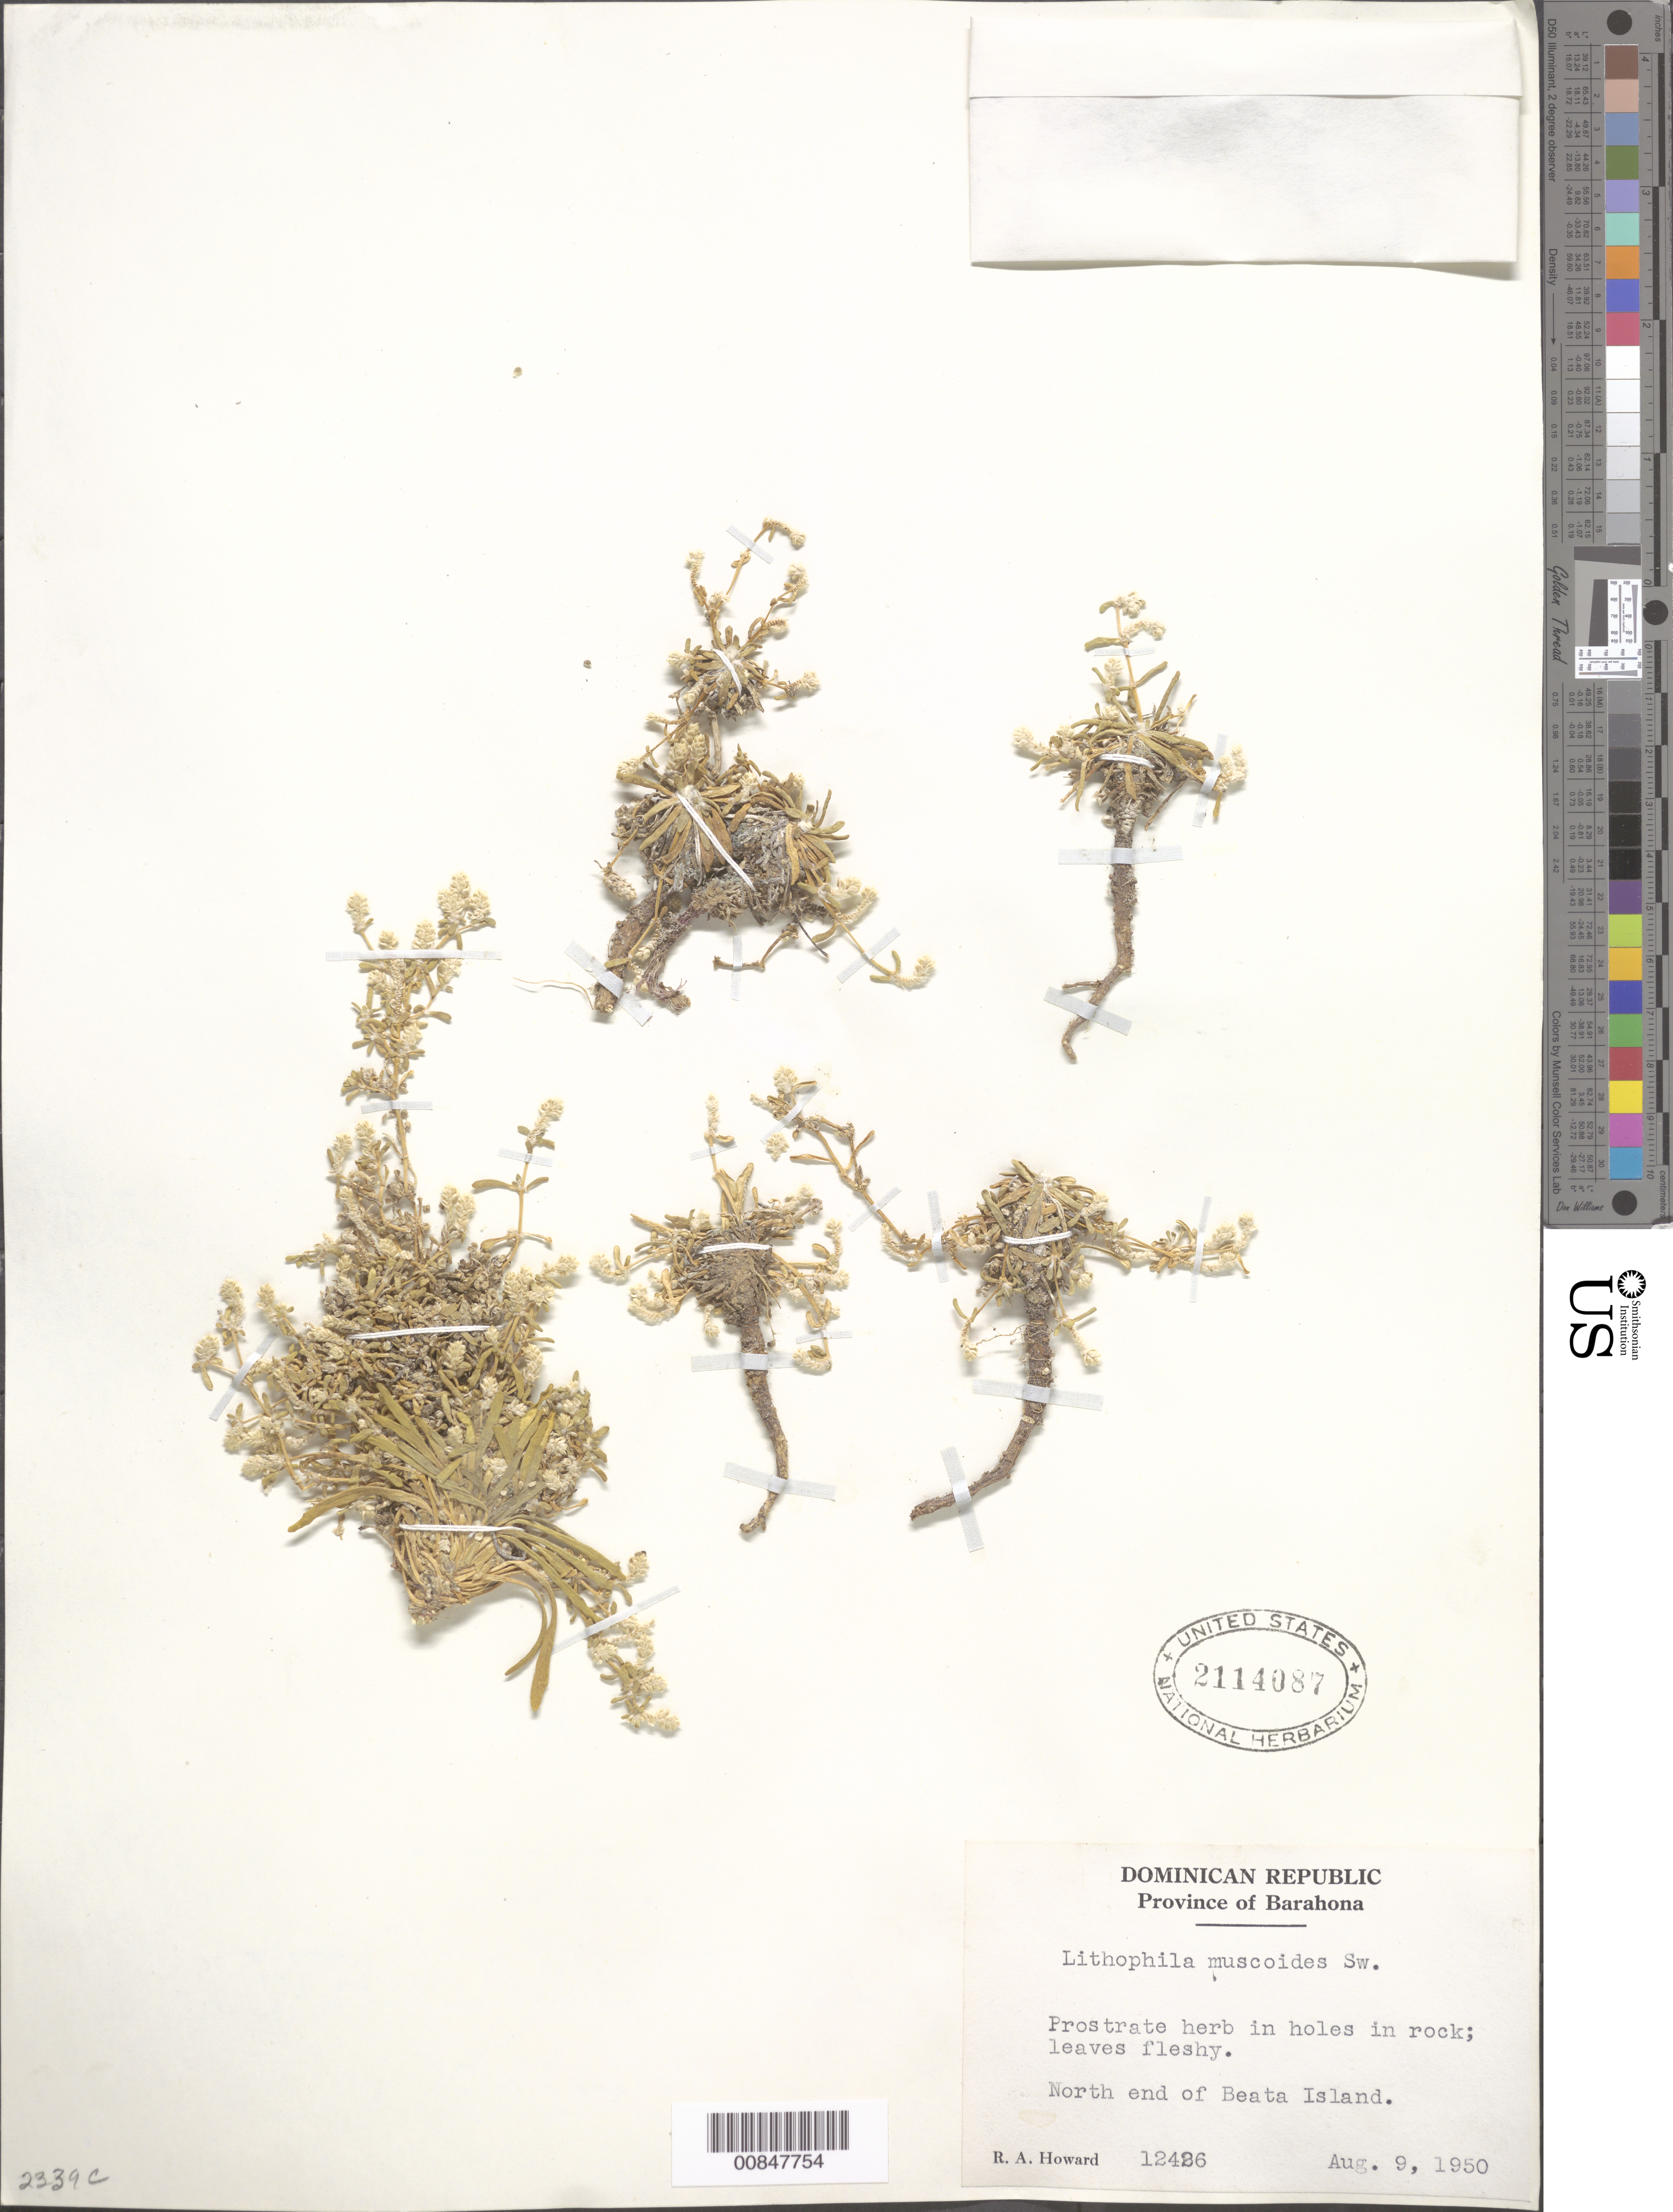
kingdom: Plantae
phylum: Tracheophyta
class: Magnoliopsida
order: Caryophyllales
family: Amaranthaceae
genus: Gomphrena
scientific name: Gomphrena muscoides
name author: (Sw.) T. Ortuño & Borsch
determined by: Strong, Mark T., (BOT), Smithsonian Institution - National Museum of Natural History (UNITED STATES)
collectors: R. A. Howard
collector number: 12426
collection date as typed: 09 Aug 1950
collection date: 1950-08-09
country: Dominican Republic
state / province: Barahona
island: Isla Beata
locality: North end of Beata island.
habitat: In holes in rock.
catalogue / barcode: US 2114087